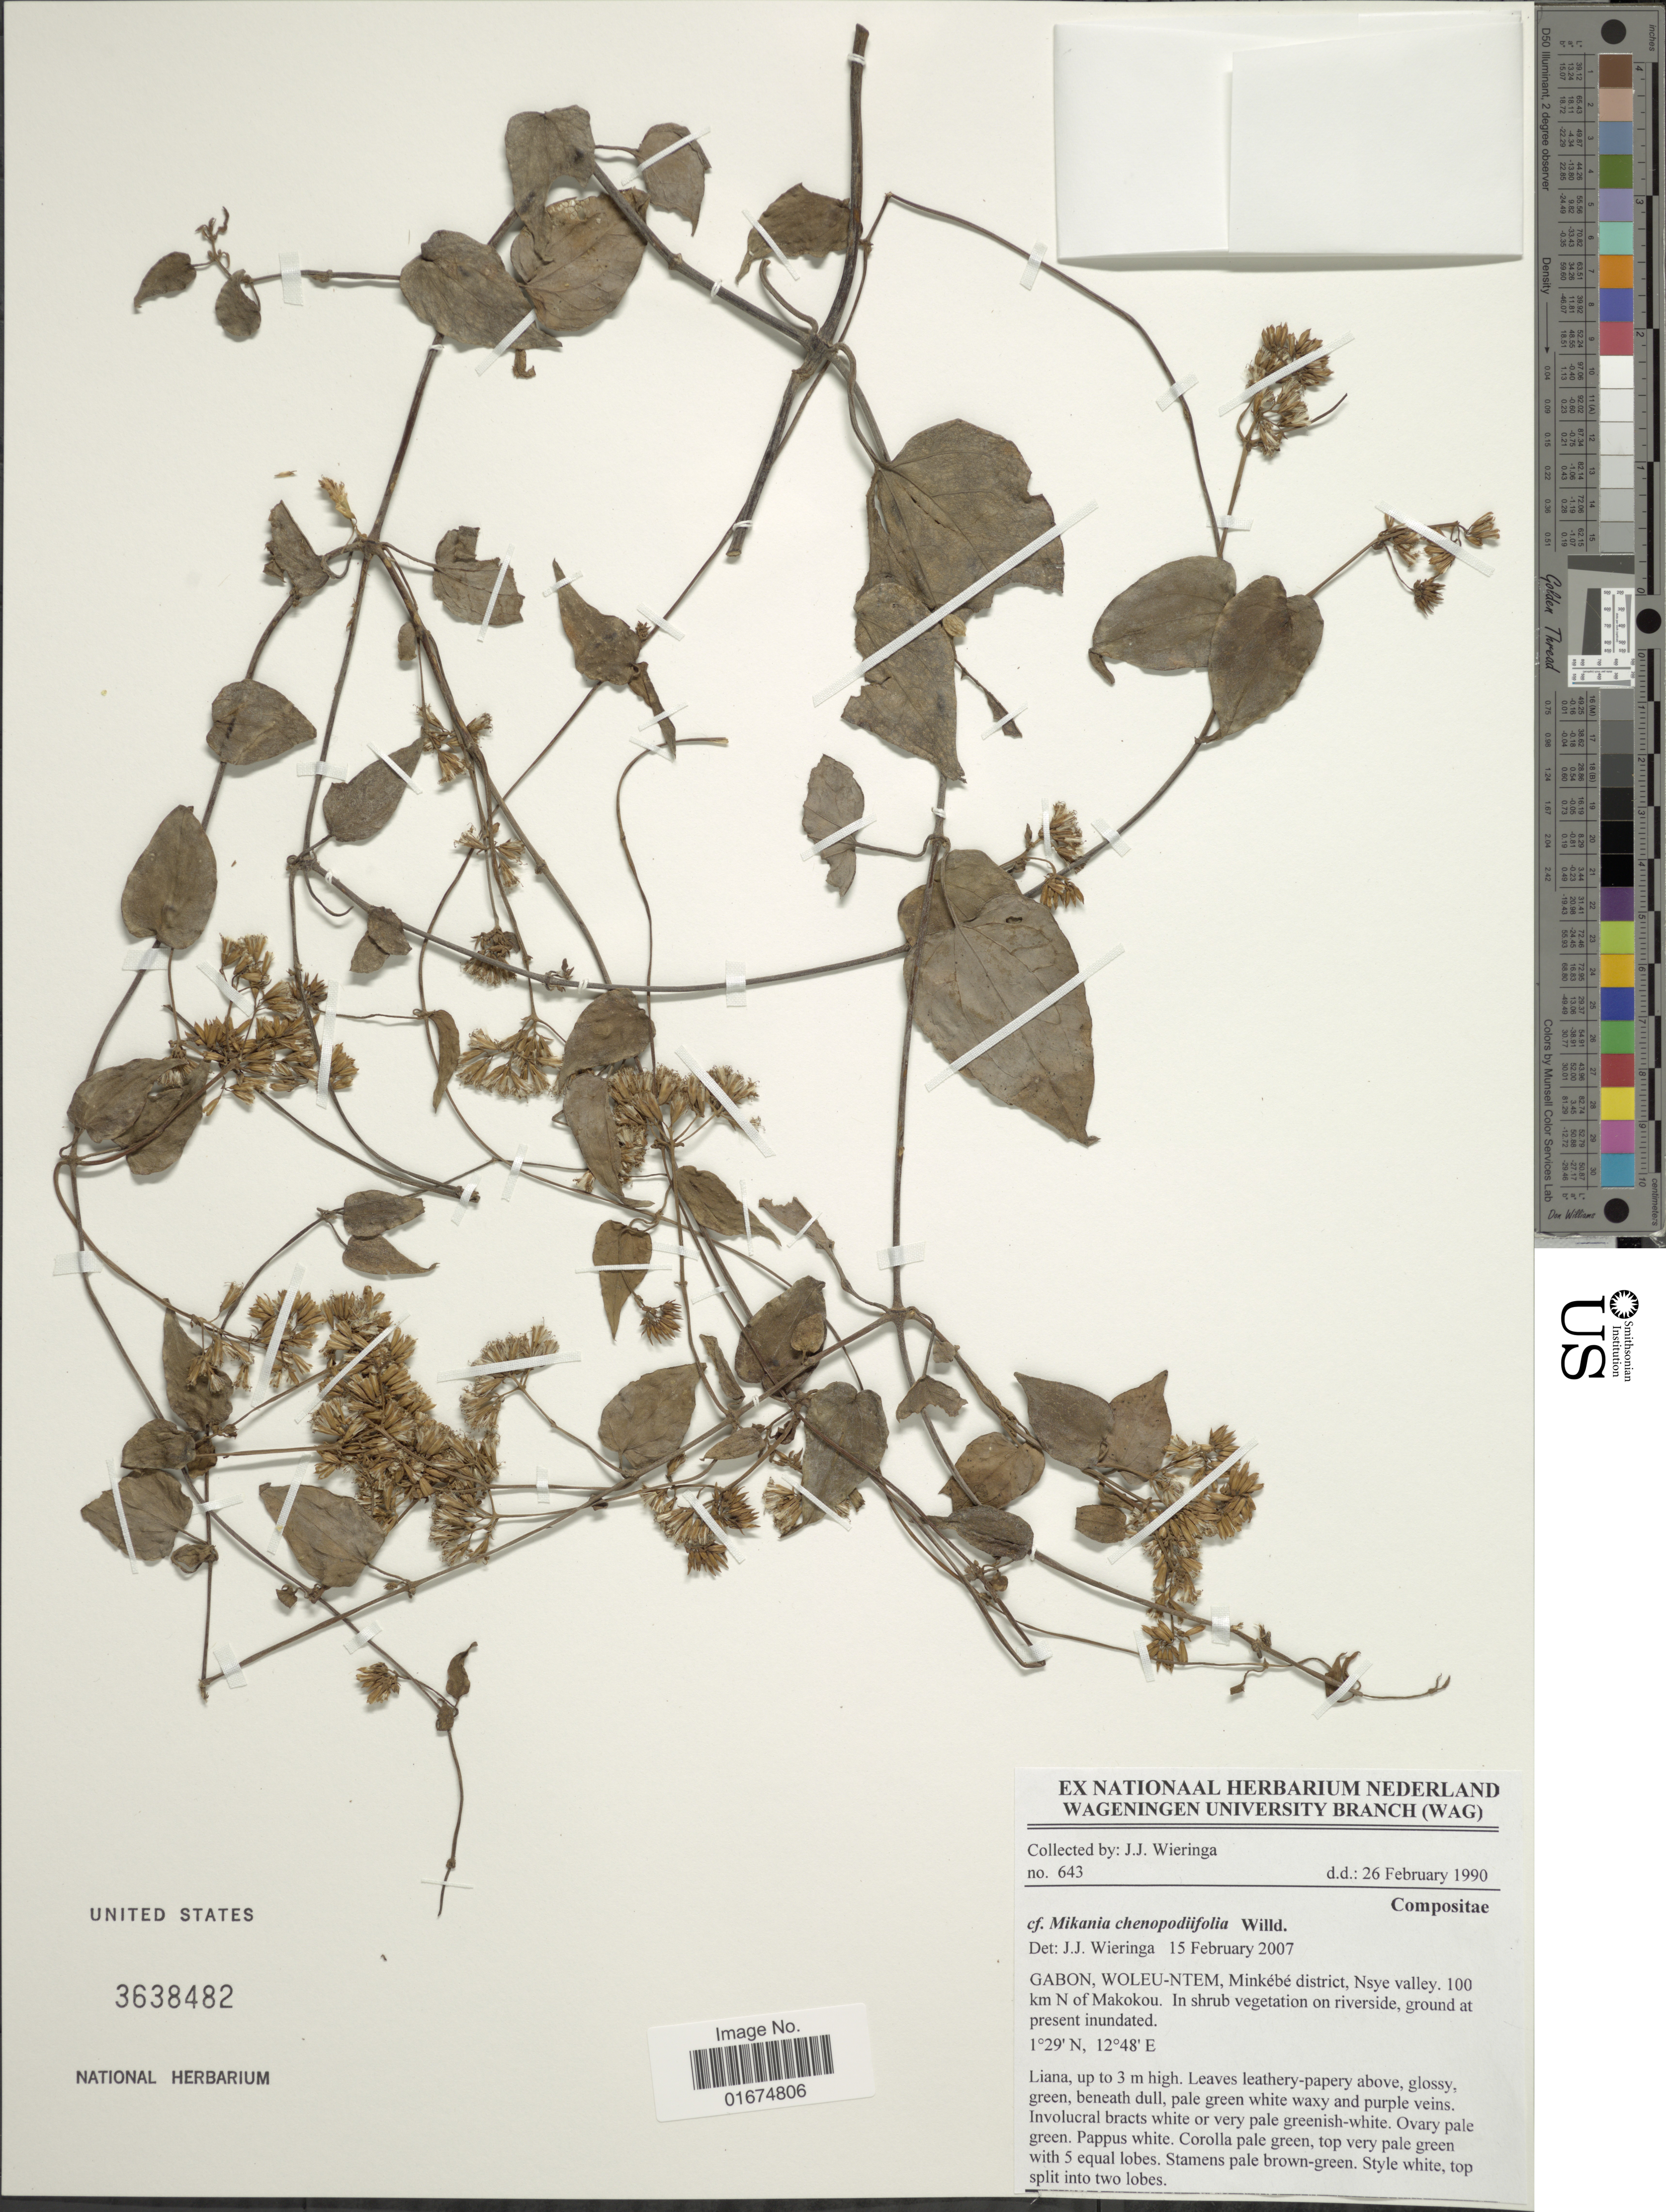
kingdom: Plantae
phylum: Tracheophyta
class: Magnoliopsida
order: Asterales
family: Asteraceae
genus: Mikania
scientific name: Mikania chenopodifolia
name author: Willd.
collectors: J. Wieringa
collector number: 643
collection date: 1990-02-26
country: Gabon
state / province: Woleu-Ntem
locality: Minkebe district, Nsy valley. 100 km N of Makokou.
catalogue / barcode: US 3638482